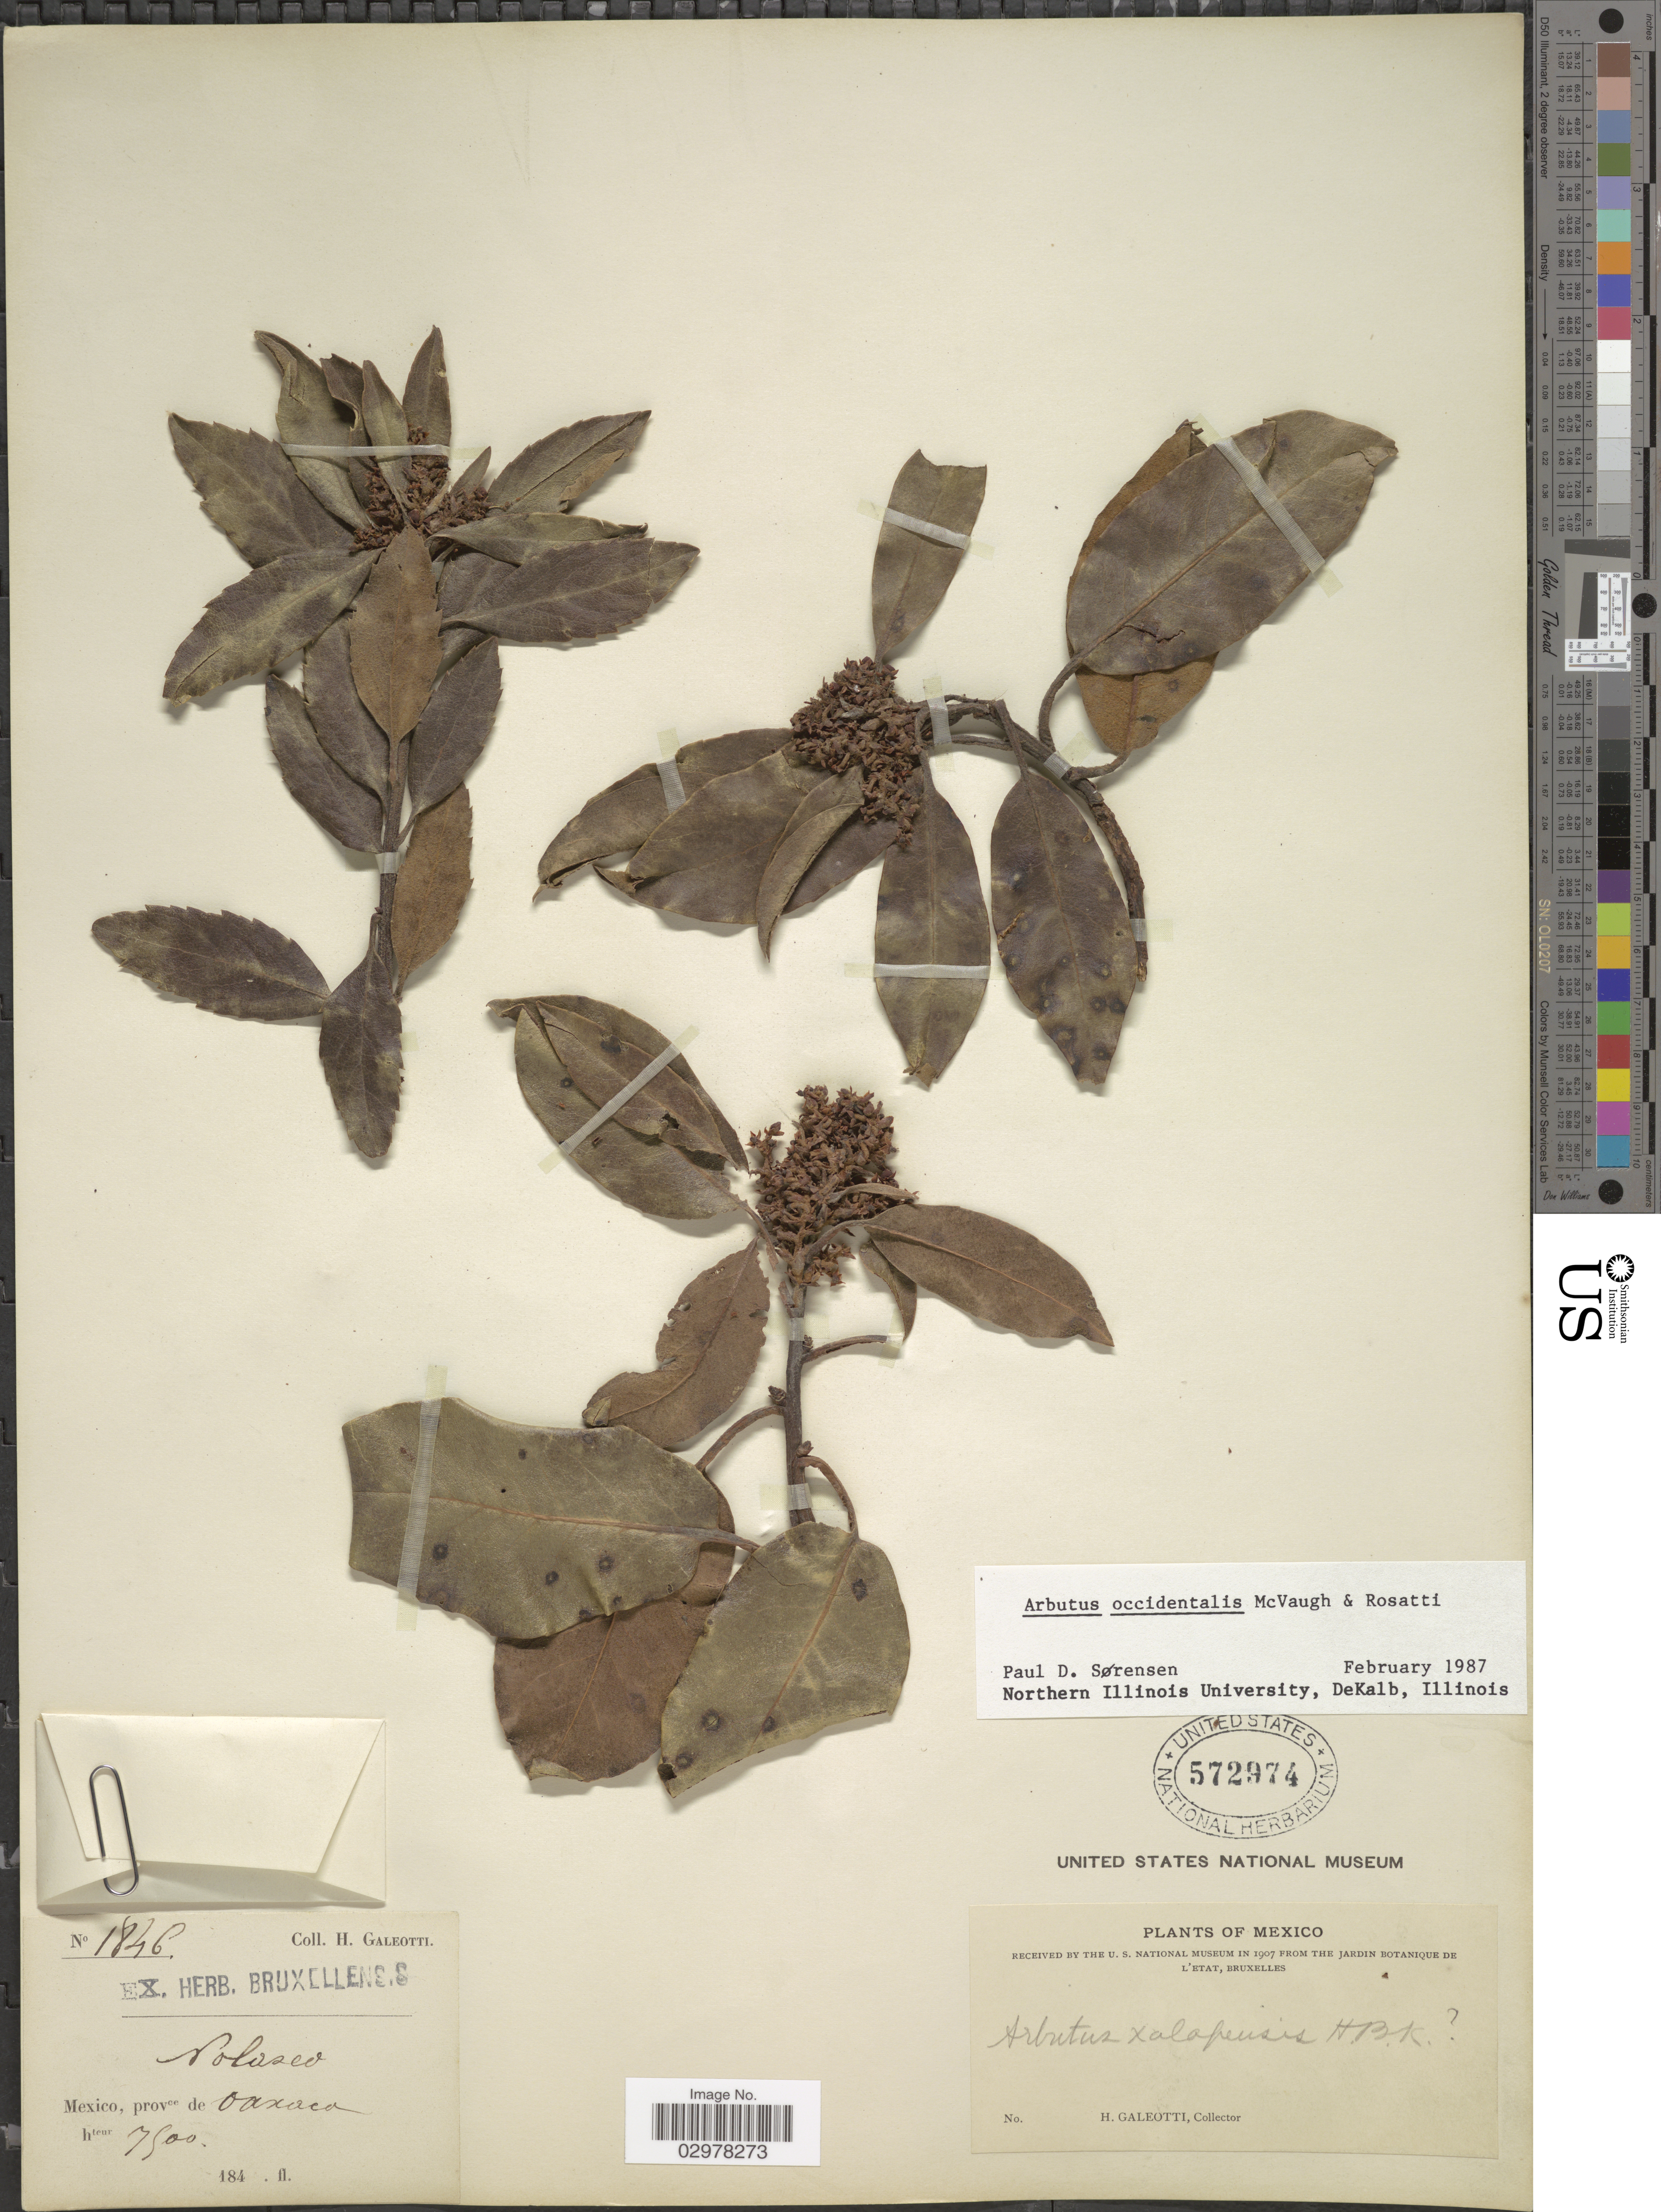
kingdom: Plantae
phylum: Tracheophyta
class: Magnoliopsida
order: Ericales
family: Ericaceae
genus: Arbutus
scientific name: Arbutus occidentalis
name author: McVaugh & Rosatti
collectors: H. G. Galeotti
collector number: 1846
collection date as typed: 184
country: Mexico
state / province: Oaxaca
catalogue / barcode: US 572974